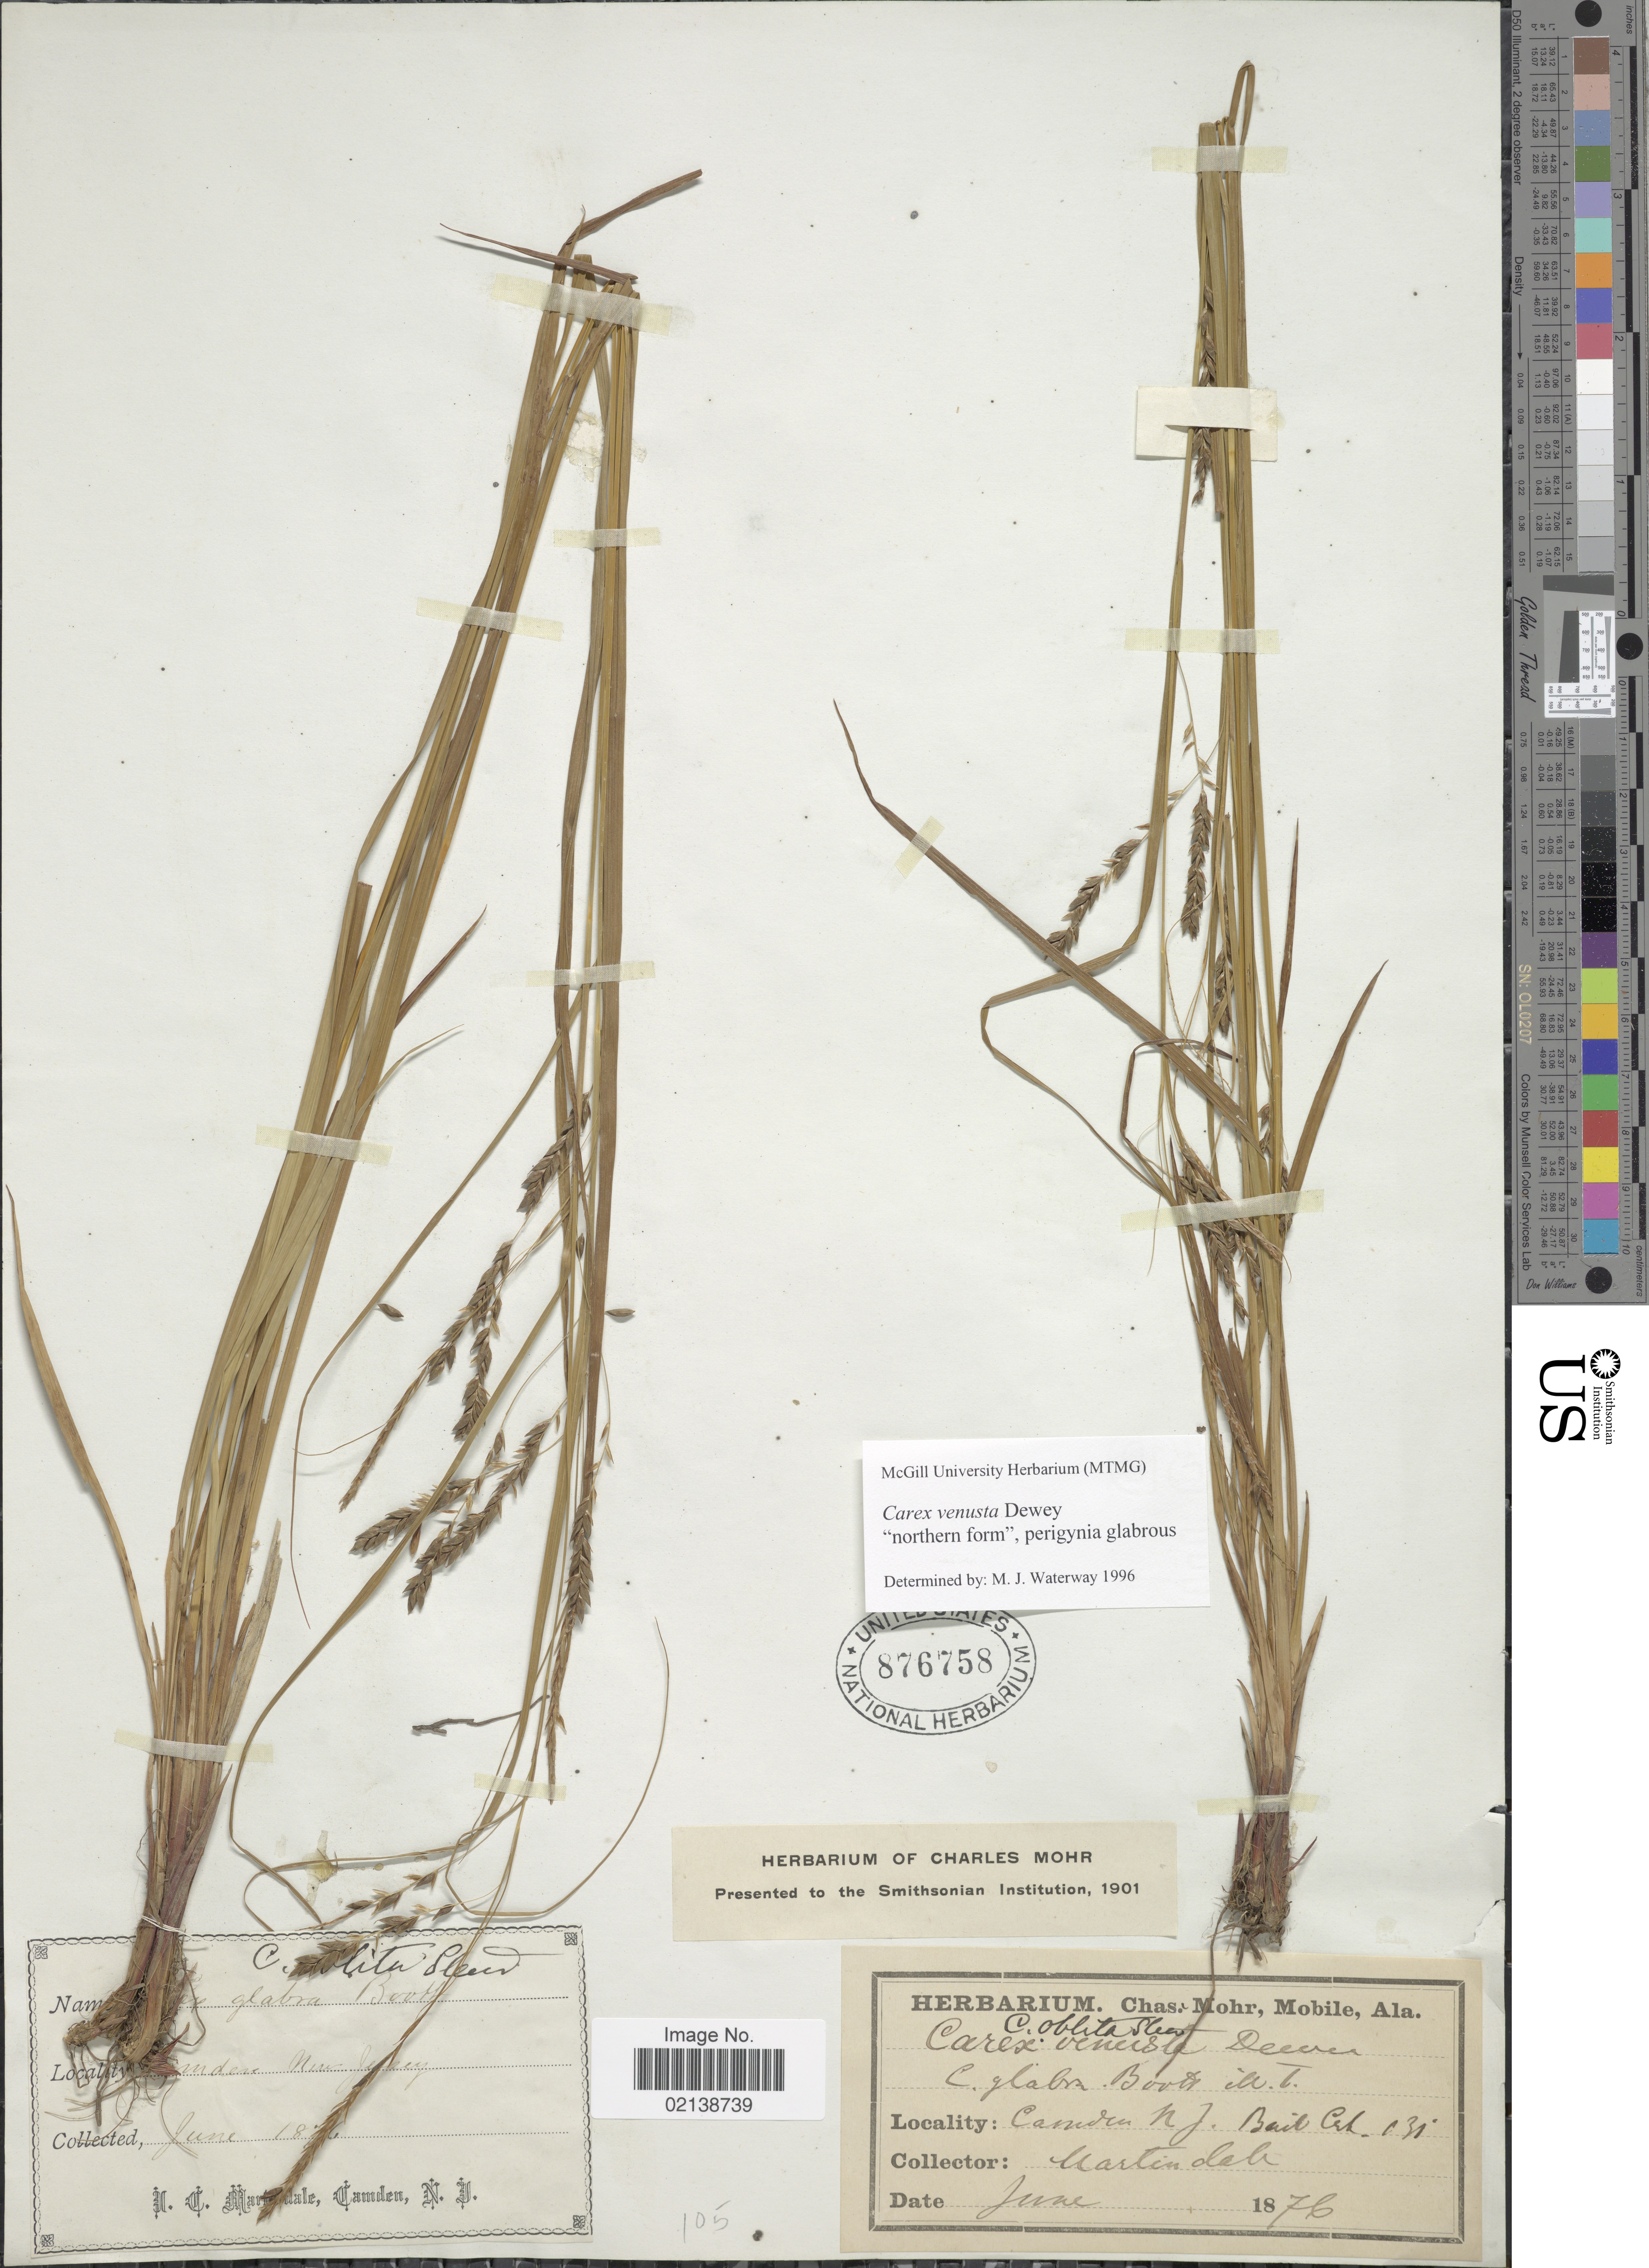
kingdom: Plantae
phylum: Tracheophyta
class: Liliopsida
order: Poales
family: Cyperaceae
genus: Carex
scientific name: Carex venusta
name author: Dewey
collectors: I. C. Martindale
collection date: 1876-06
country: United States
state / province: New Jersey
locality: Camden N.J.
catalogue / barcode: US 876758